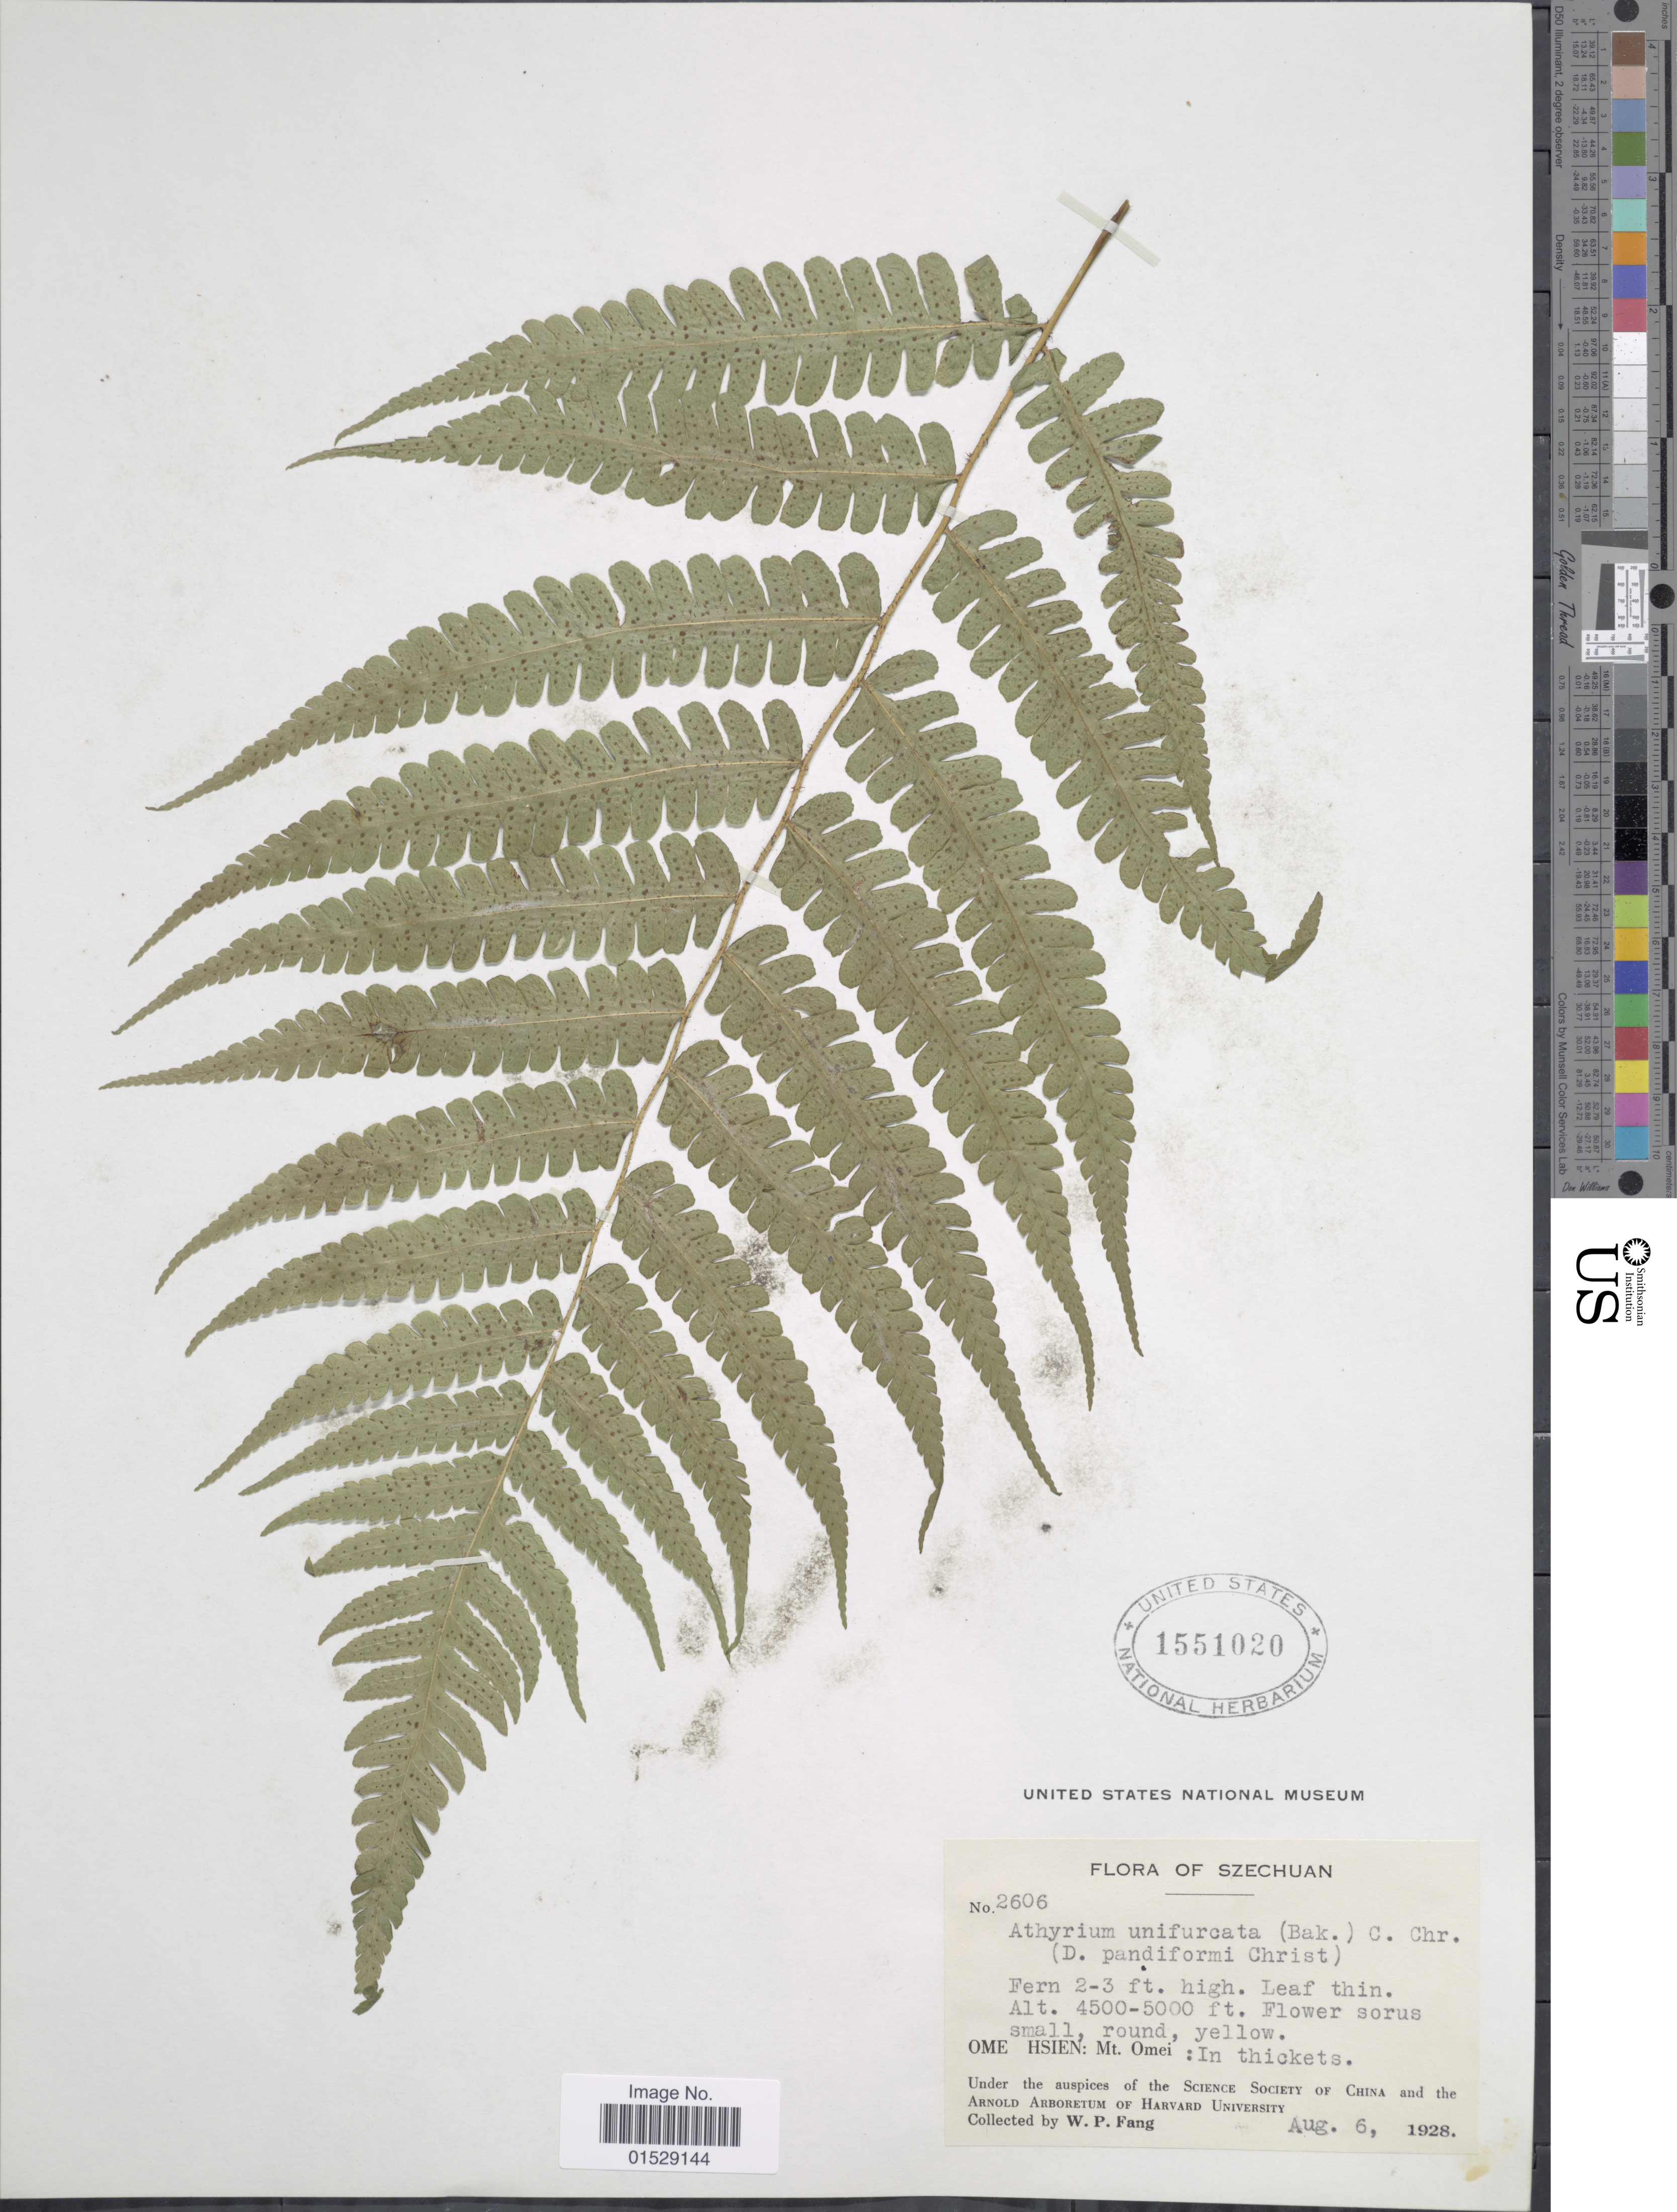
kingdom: Plantae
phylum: Tracheophyta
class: Polypodiopsida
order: Polypodiales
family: Athyriaceae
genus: Deparia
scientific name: Deparia unifurcata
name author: (Baker) M. Kato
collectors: W. P. Fang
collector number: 2606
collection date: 1928-08-06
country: China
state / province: Sichuan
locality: Szechuan, Ome Hsien: Mt. Omei: in thickets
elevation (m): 1372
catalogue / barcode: US 1551020